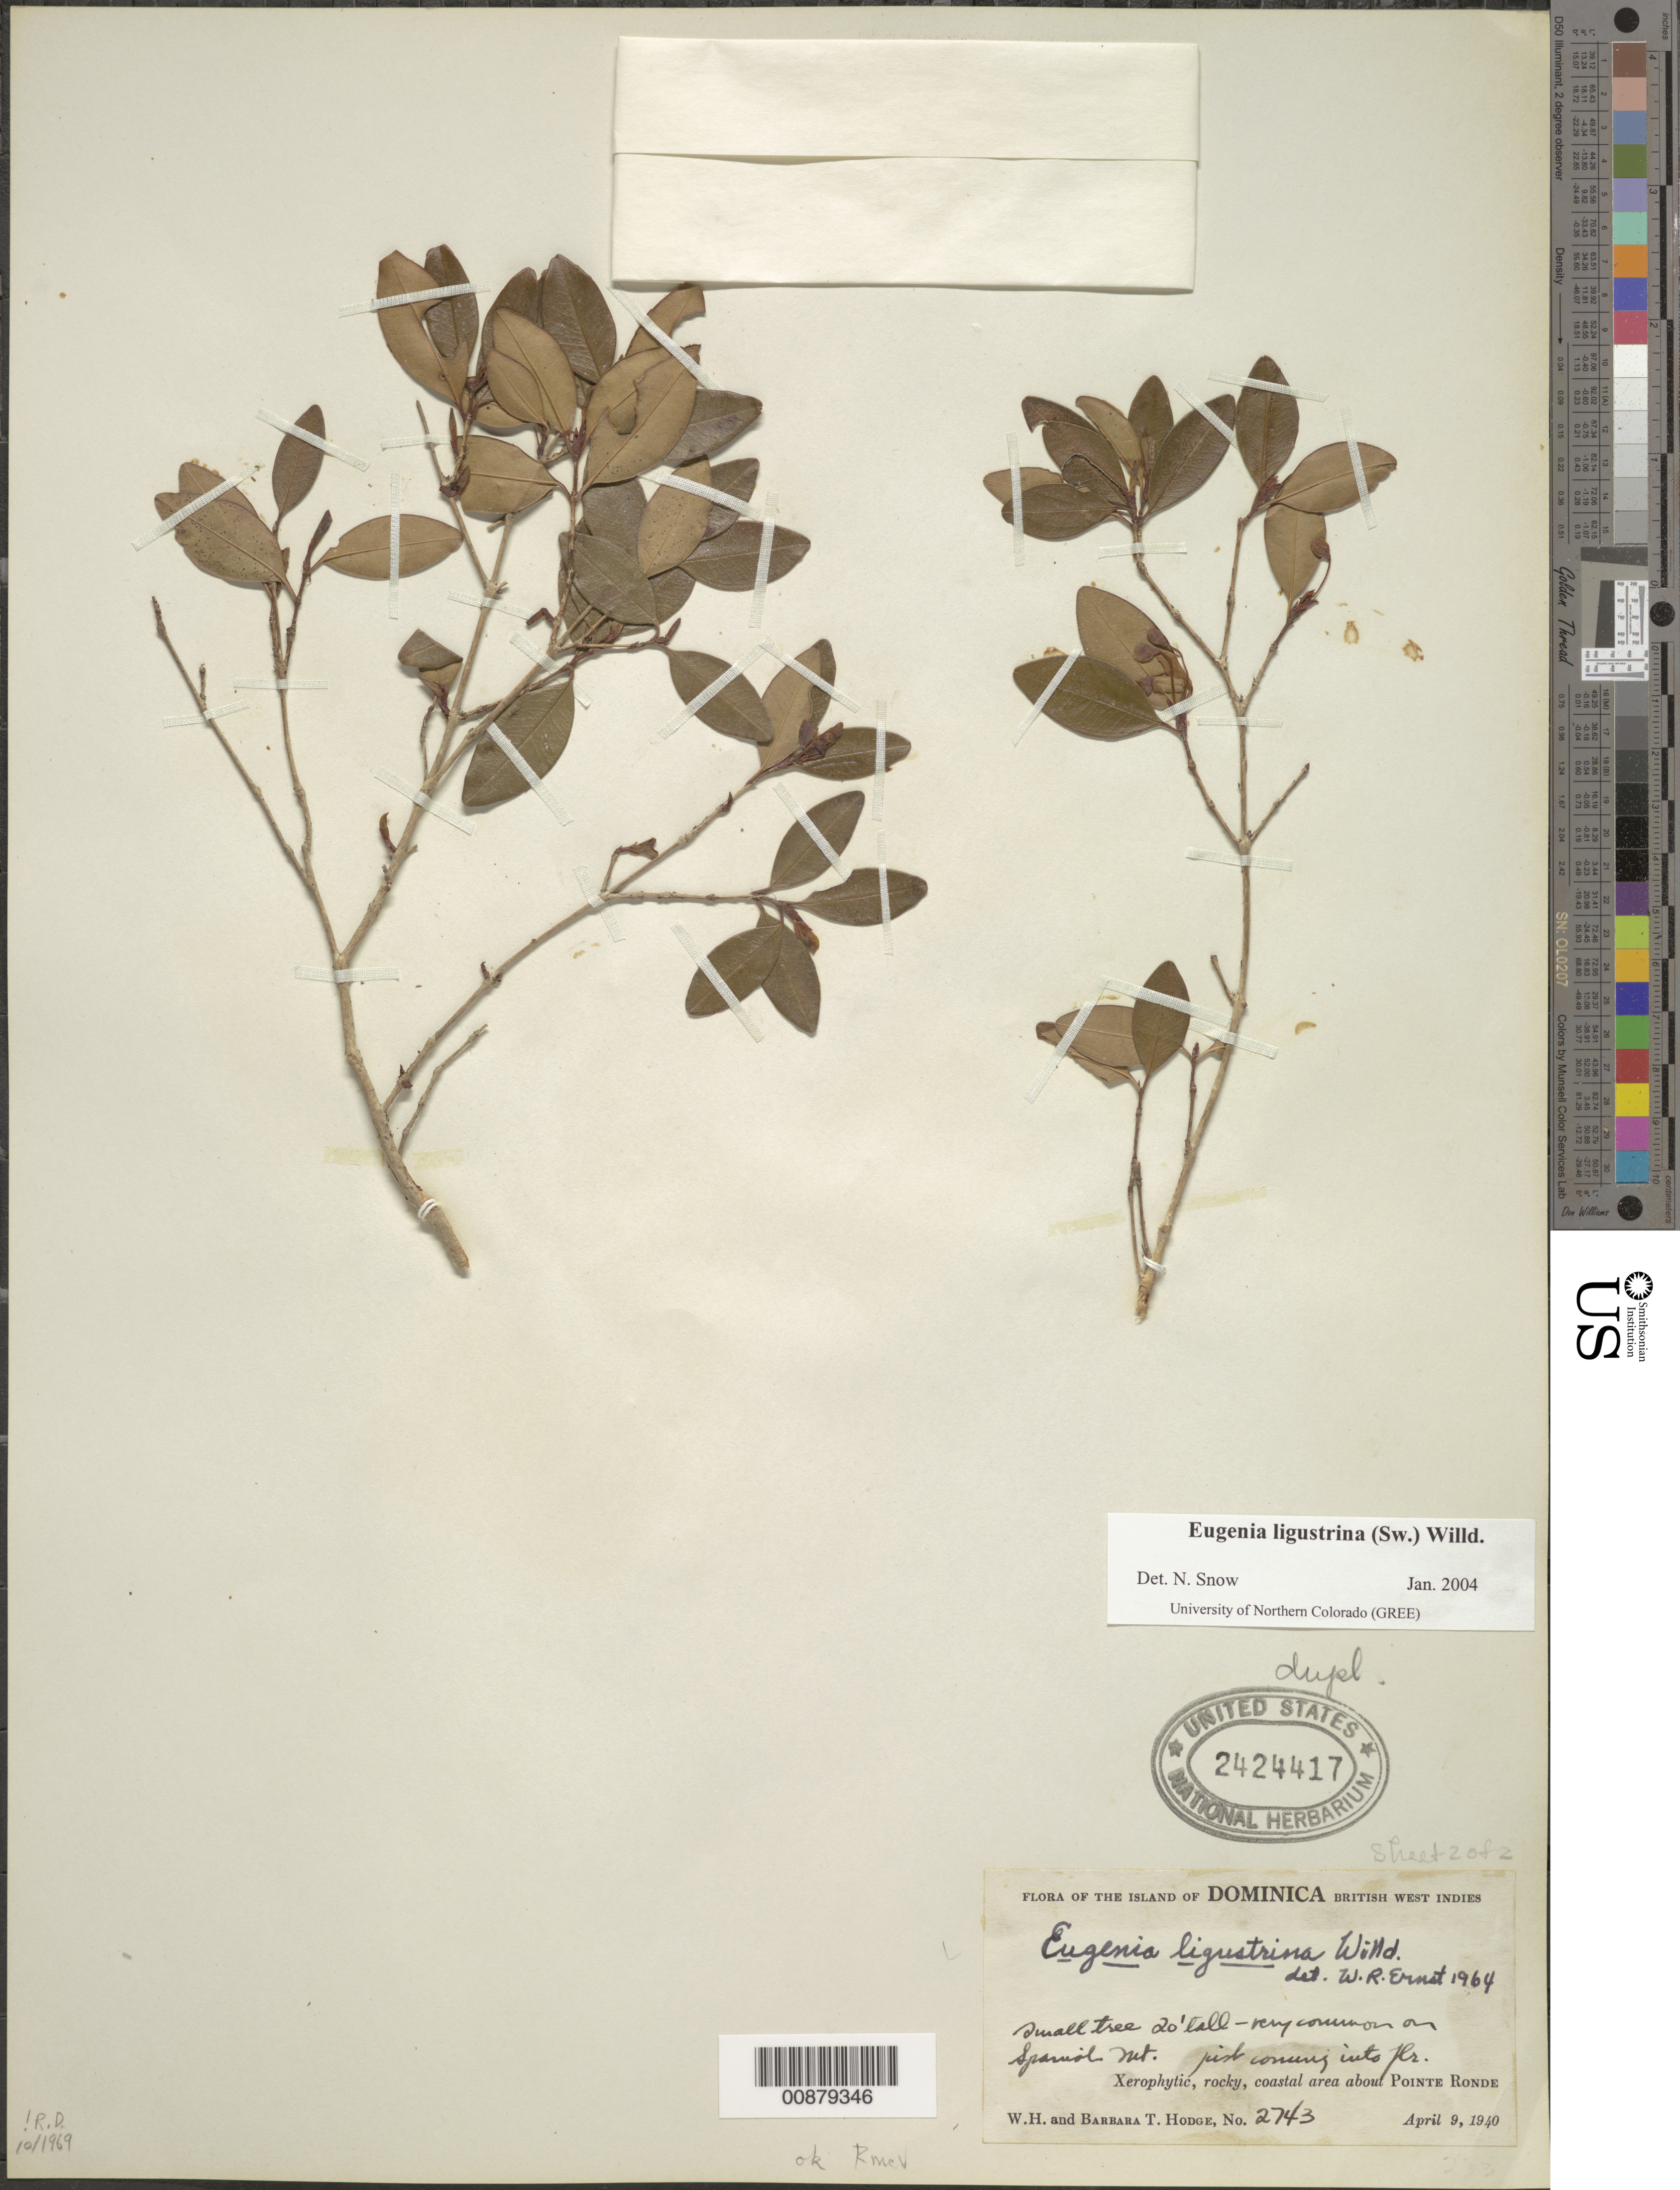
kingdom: Plantae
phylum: Tracheophyta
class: Magnoliopsida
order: Myrtales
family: Myrtaceae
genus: Eugenia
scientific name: Eugenia ligustrina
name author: (Sw.) Willd.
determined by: Snow, N. W.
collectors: W. Hodge & B. Hodge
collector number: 2743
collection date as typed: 09 Apr 1940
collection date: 1940-04-09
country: Dominica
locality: Pointe Ronde.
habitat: Xerophytic, rocky coastal area. Very common on Spanial Mt.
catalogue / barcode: US 2424417